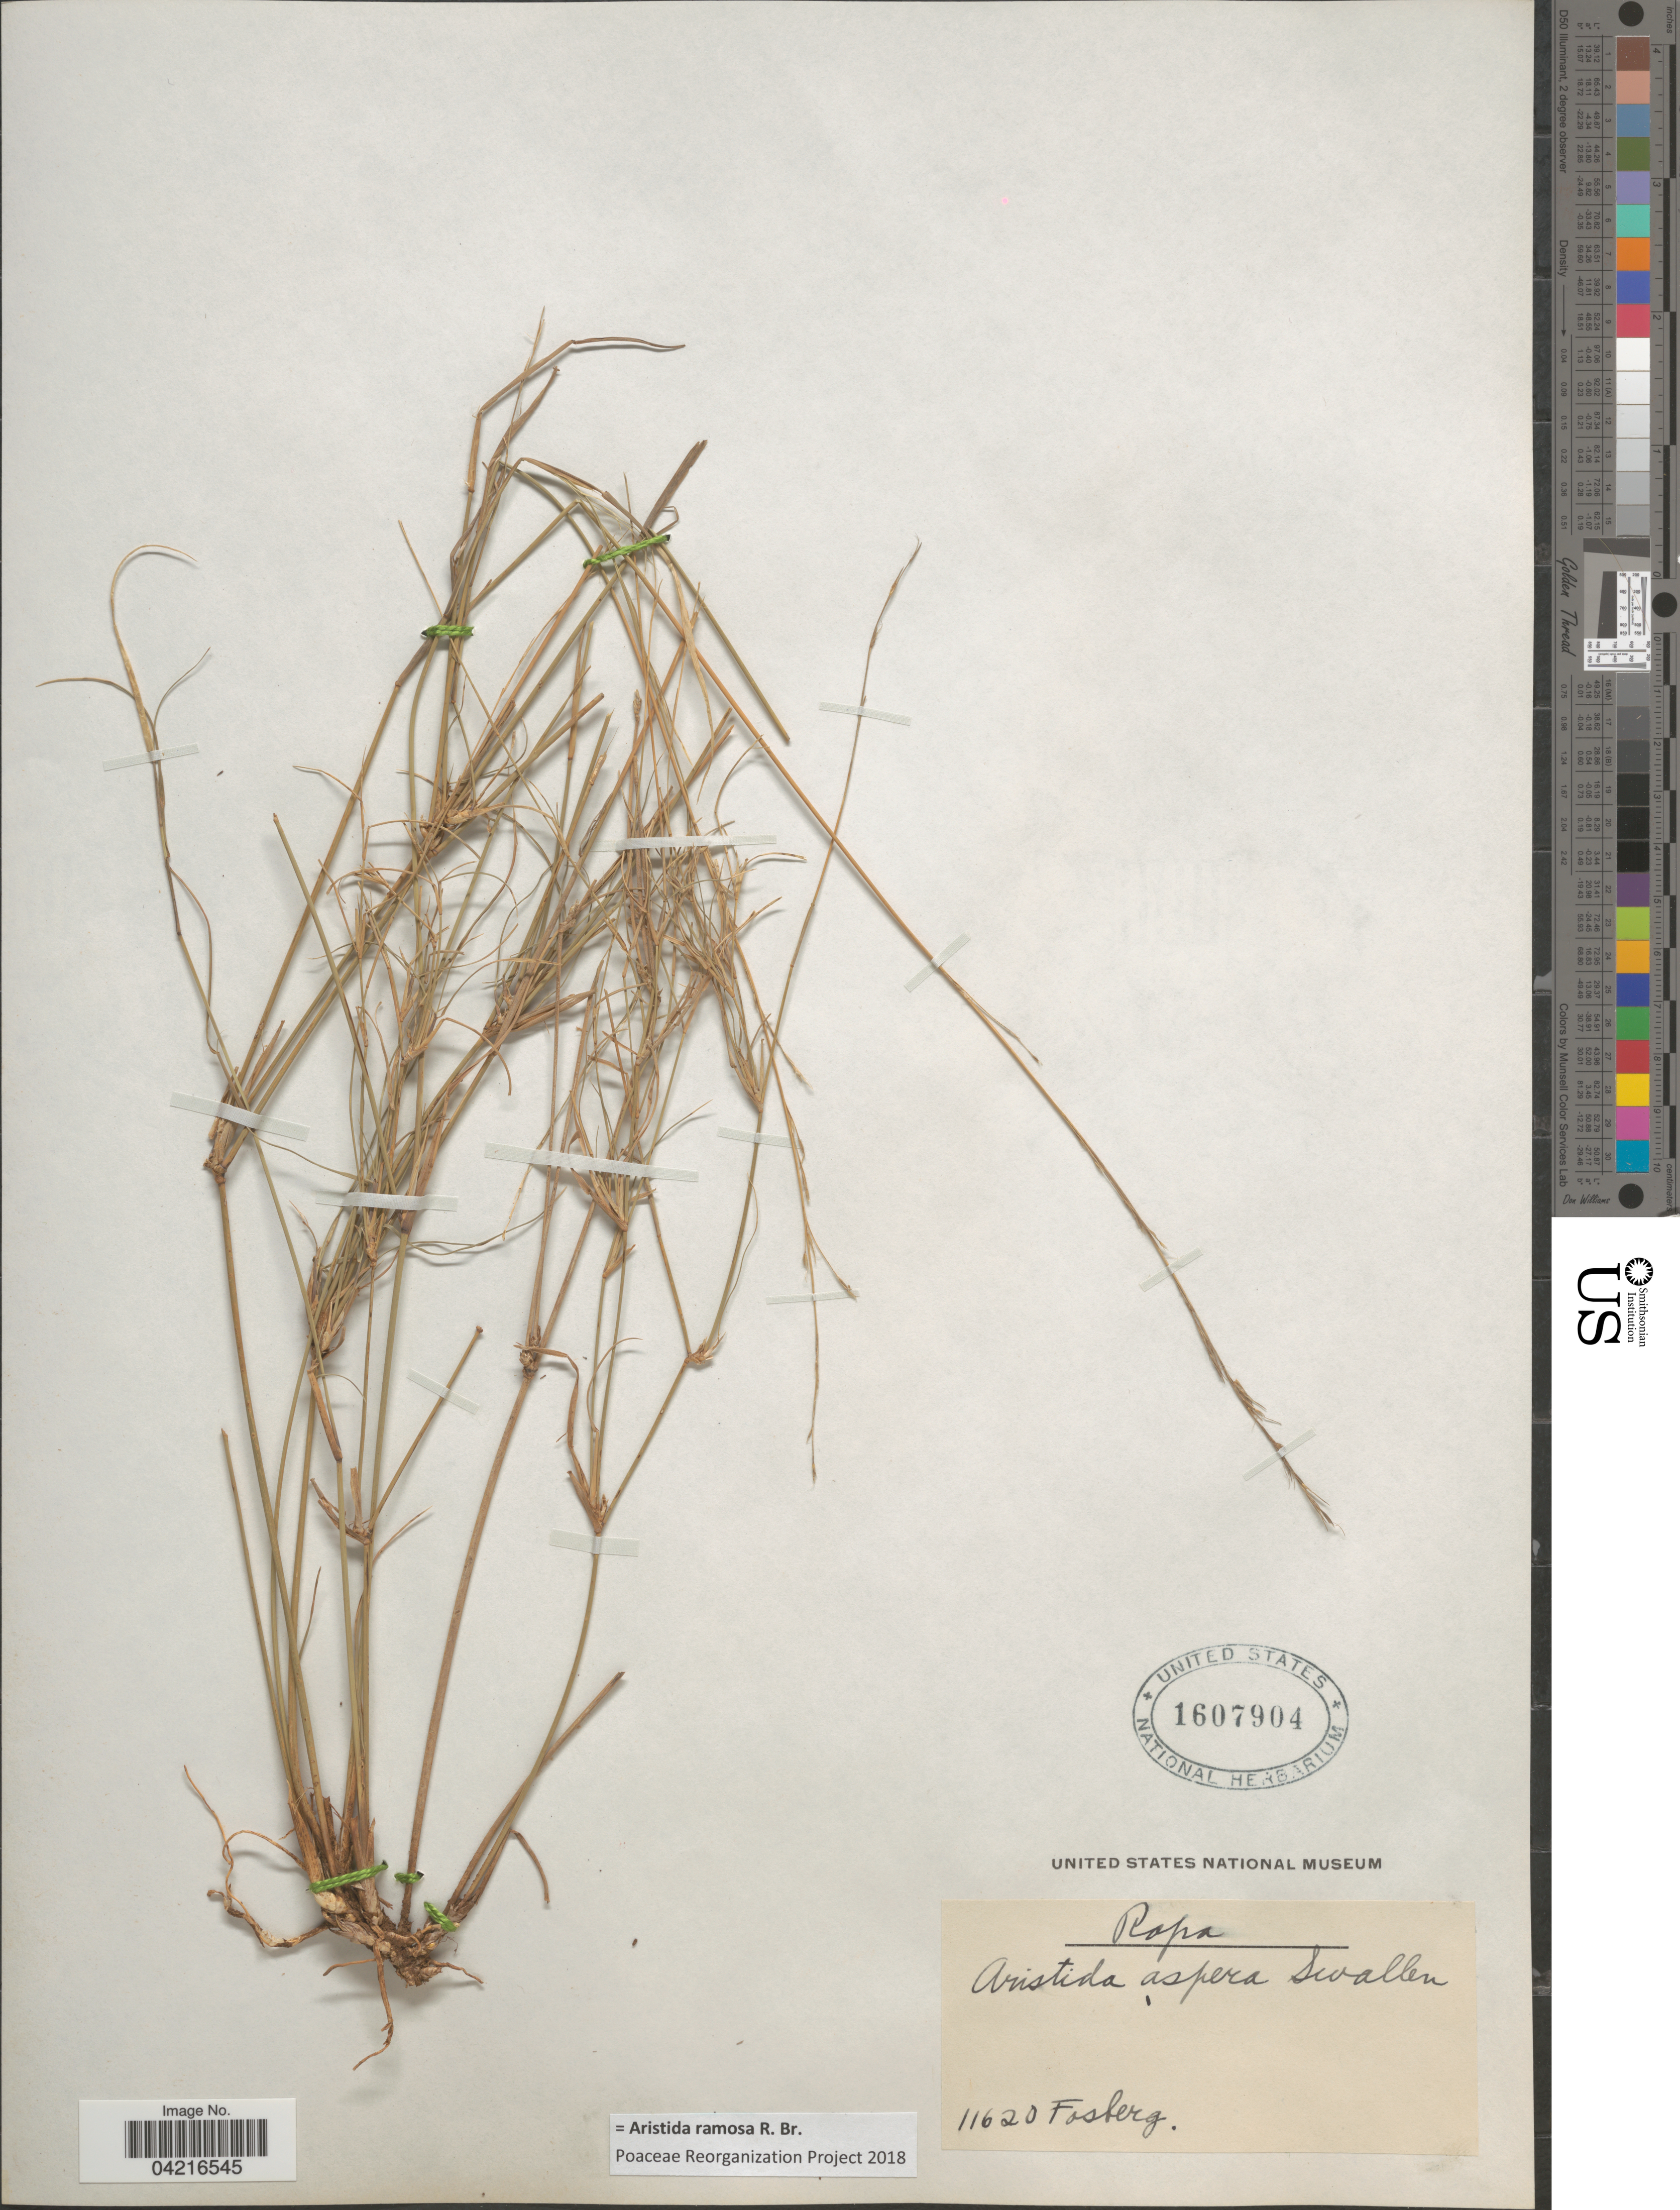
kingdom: Plantae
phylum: Tracheophyta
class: Liliopsida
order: Poales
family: Poaceae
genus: Aristida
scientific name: Aristida repens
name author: Trin.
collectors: -. Fosberg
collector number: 11620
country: French Polynesia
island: Rapa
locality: Rapa.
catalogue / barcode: US 1607904